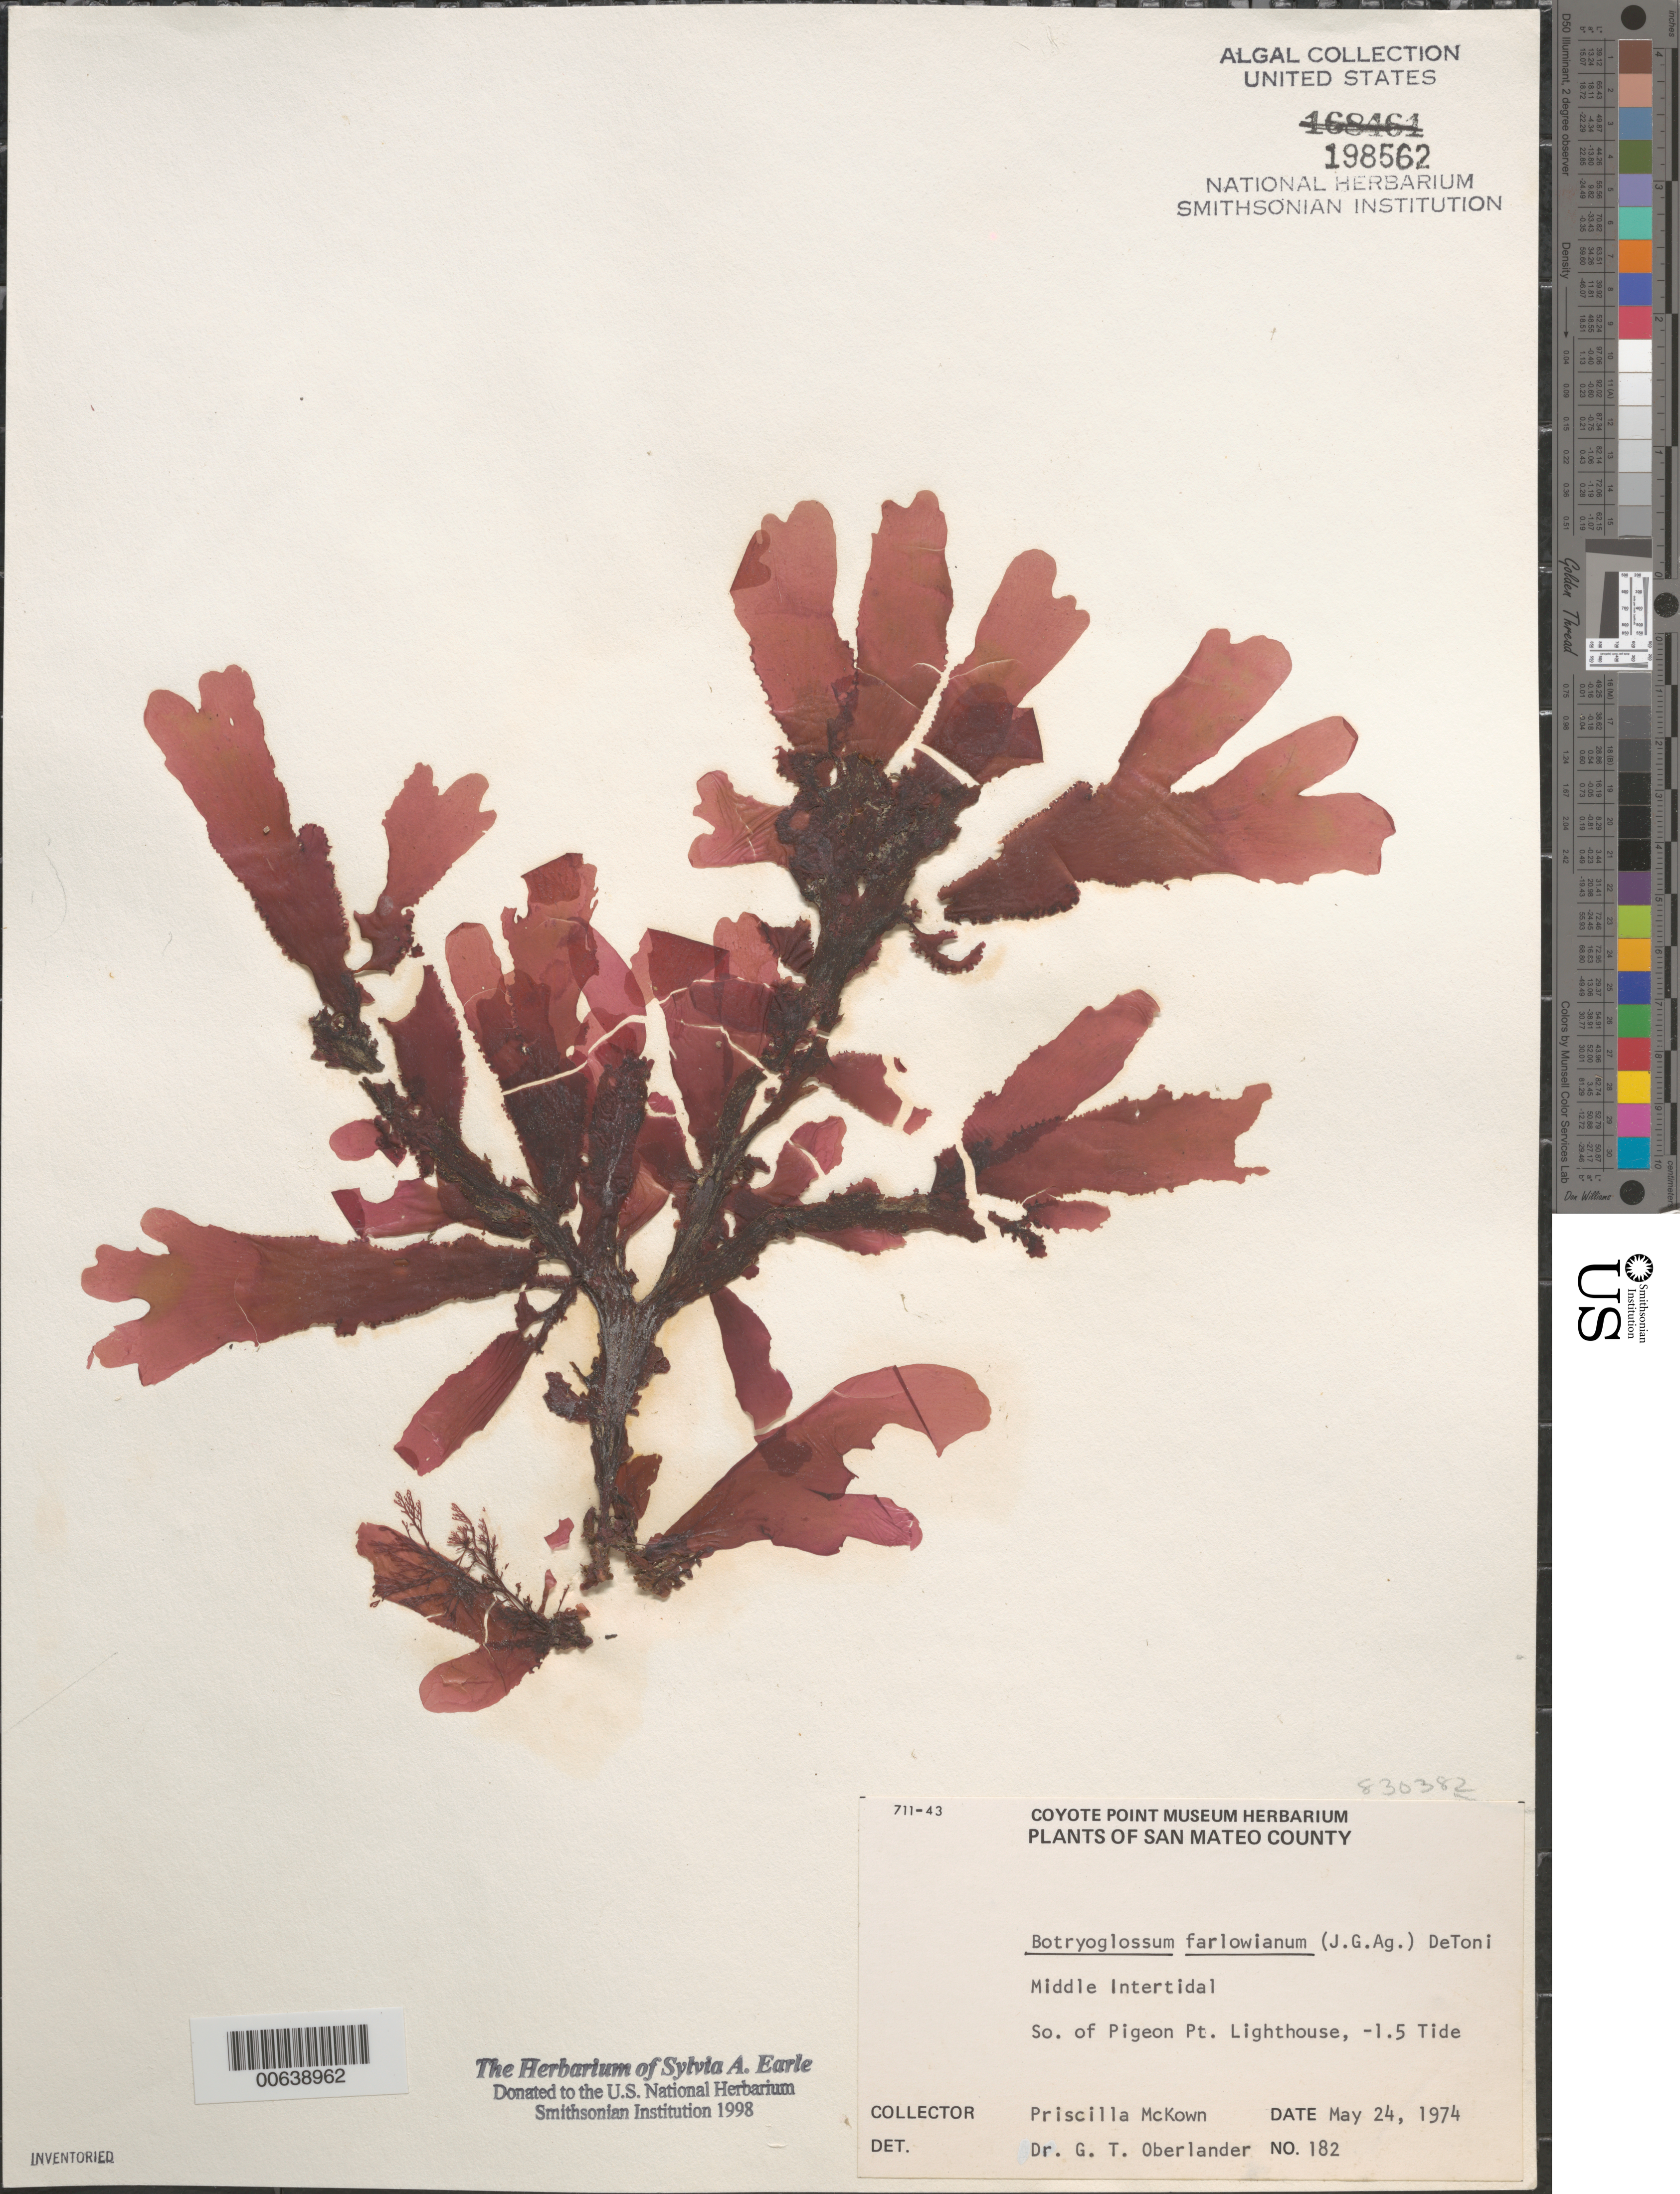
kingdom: Plantae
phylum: Rhodophyta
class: Florideophyceae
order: Ceramiales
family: Delesseriaceae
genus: Botryoglossum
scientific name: Botryoglossum farlowianum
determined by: Oberlander, G. T.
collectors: P. McKown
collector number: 182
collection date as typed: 24 May 1974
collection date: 1974-05-24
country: United States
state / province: California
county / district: San Mateo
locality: South of Pigeon Point Lighthouse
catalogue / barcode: US 198562